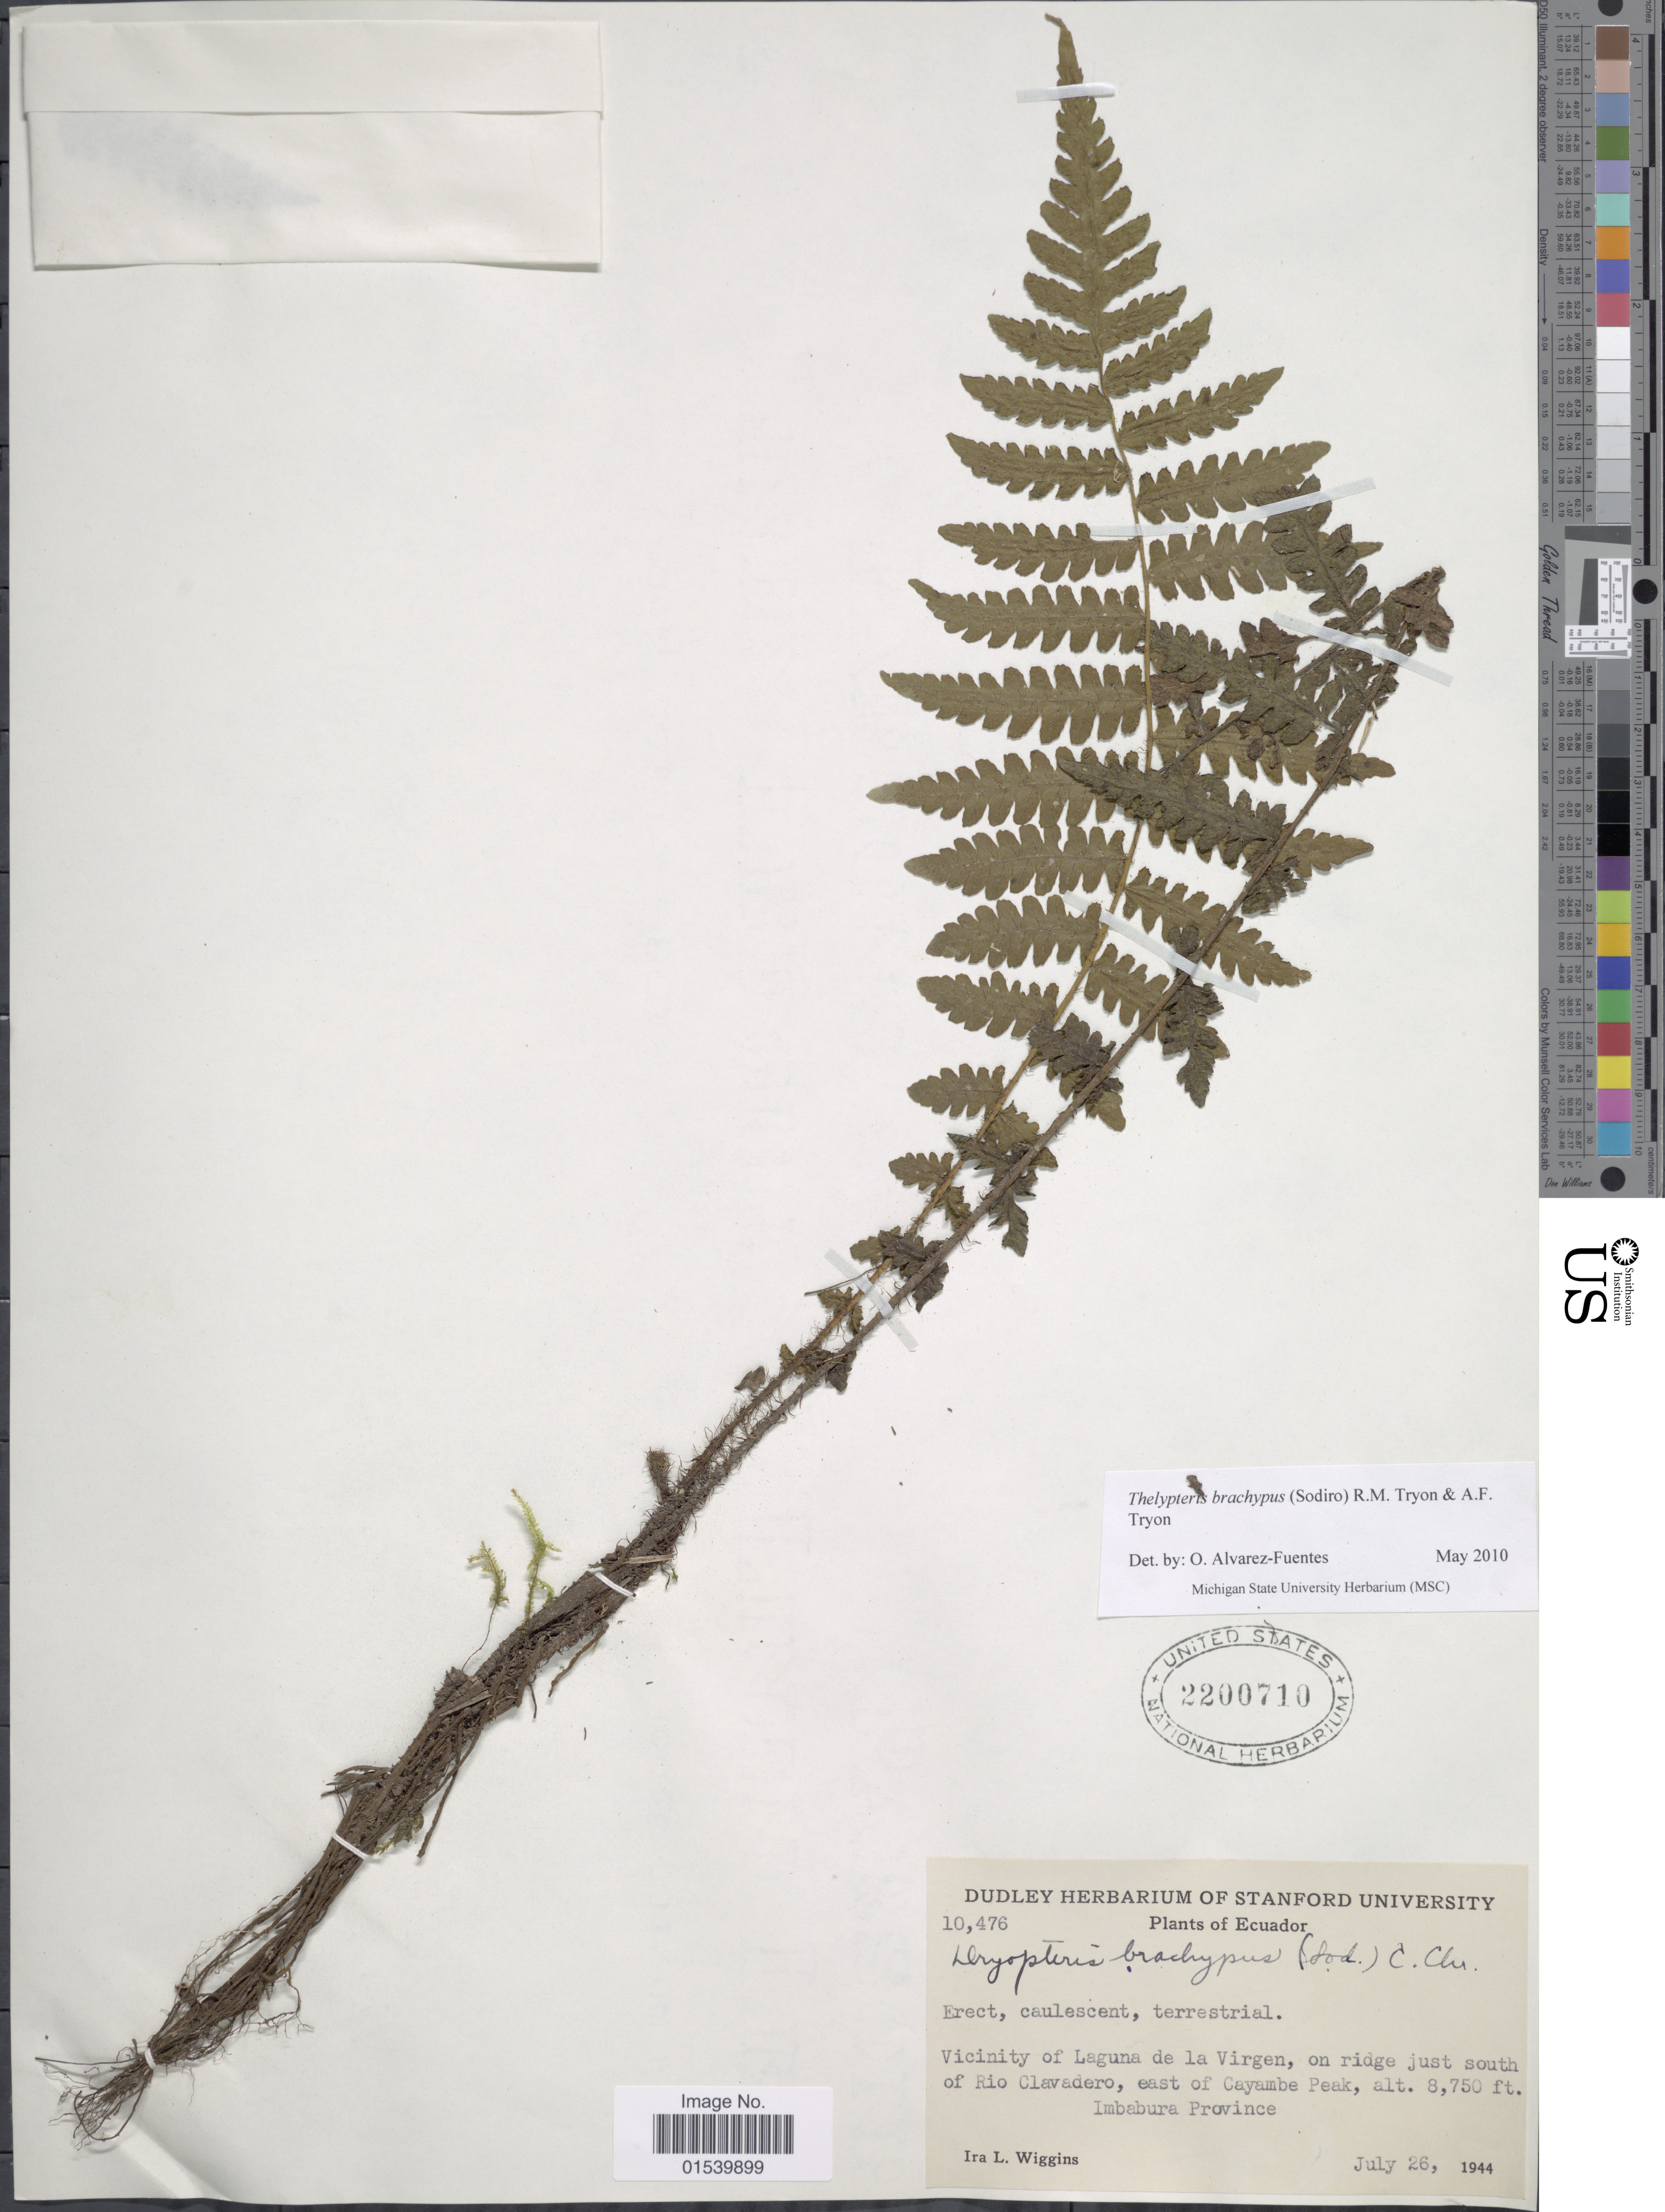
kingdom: Plantae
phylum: Tracheophyta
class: Polypodiopsida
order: Polypodiales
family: Thelypteridaceae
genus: Amauropelta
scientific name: Amauropelta brachypus (Sodiro) comb. nov., ined. 2015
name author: (Sodiro)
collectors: I. L. Wiggins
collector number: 10476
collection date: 1944-07-26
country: Ecuador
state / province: Imbabura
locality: Vicinity of Laguna de la Virgen, on ridge just south of rio Clavadero, east of Cayambe Peak, Imbabura Province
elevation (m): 2667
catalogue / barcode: US 2200710